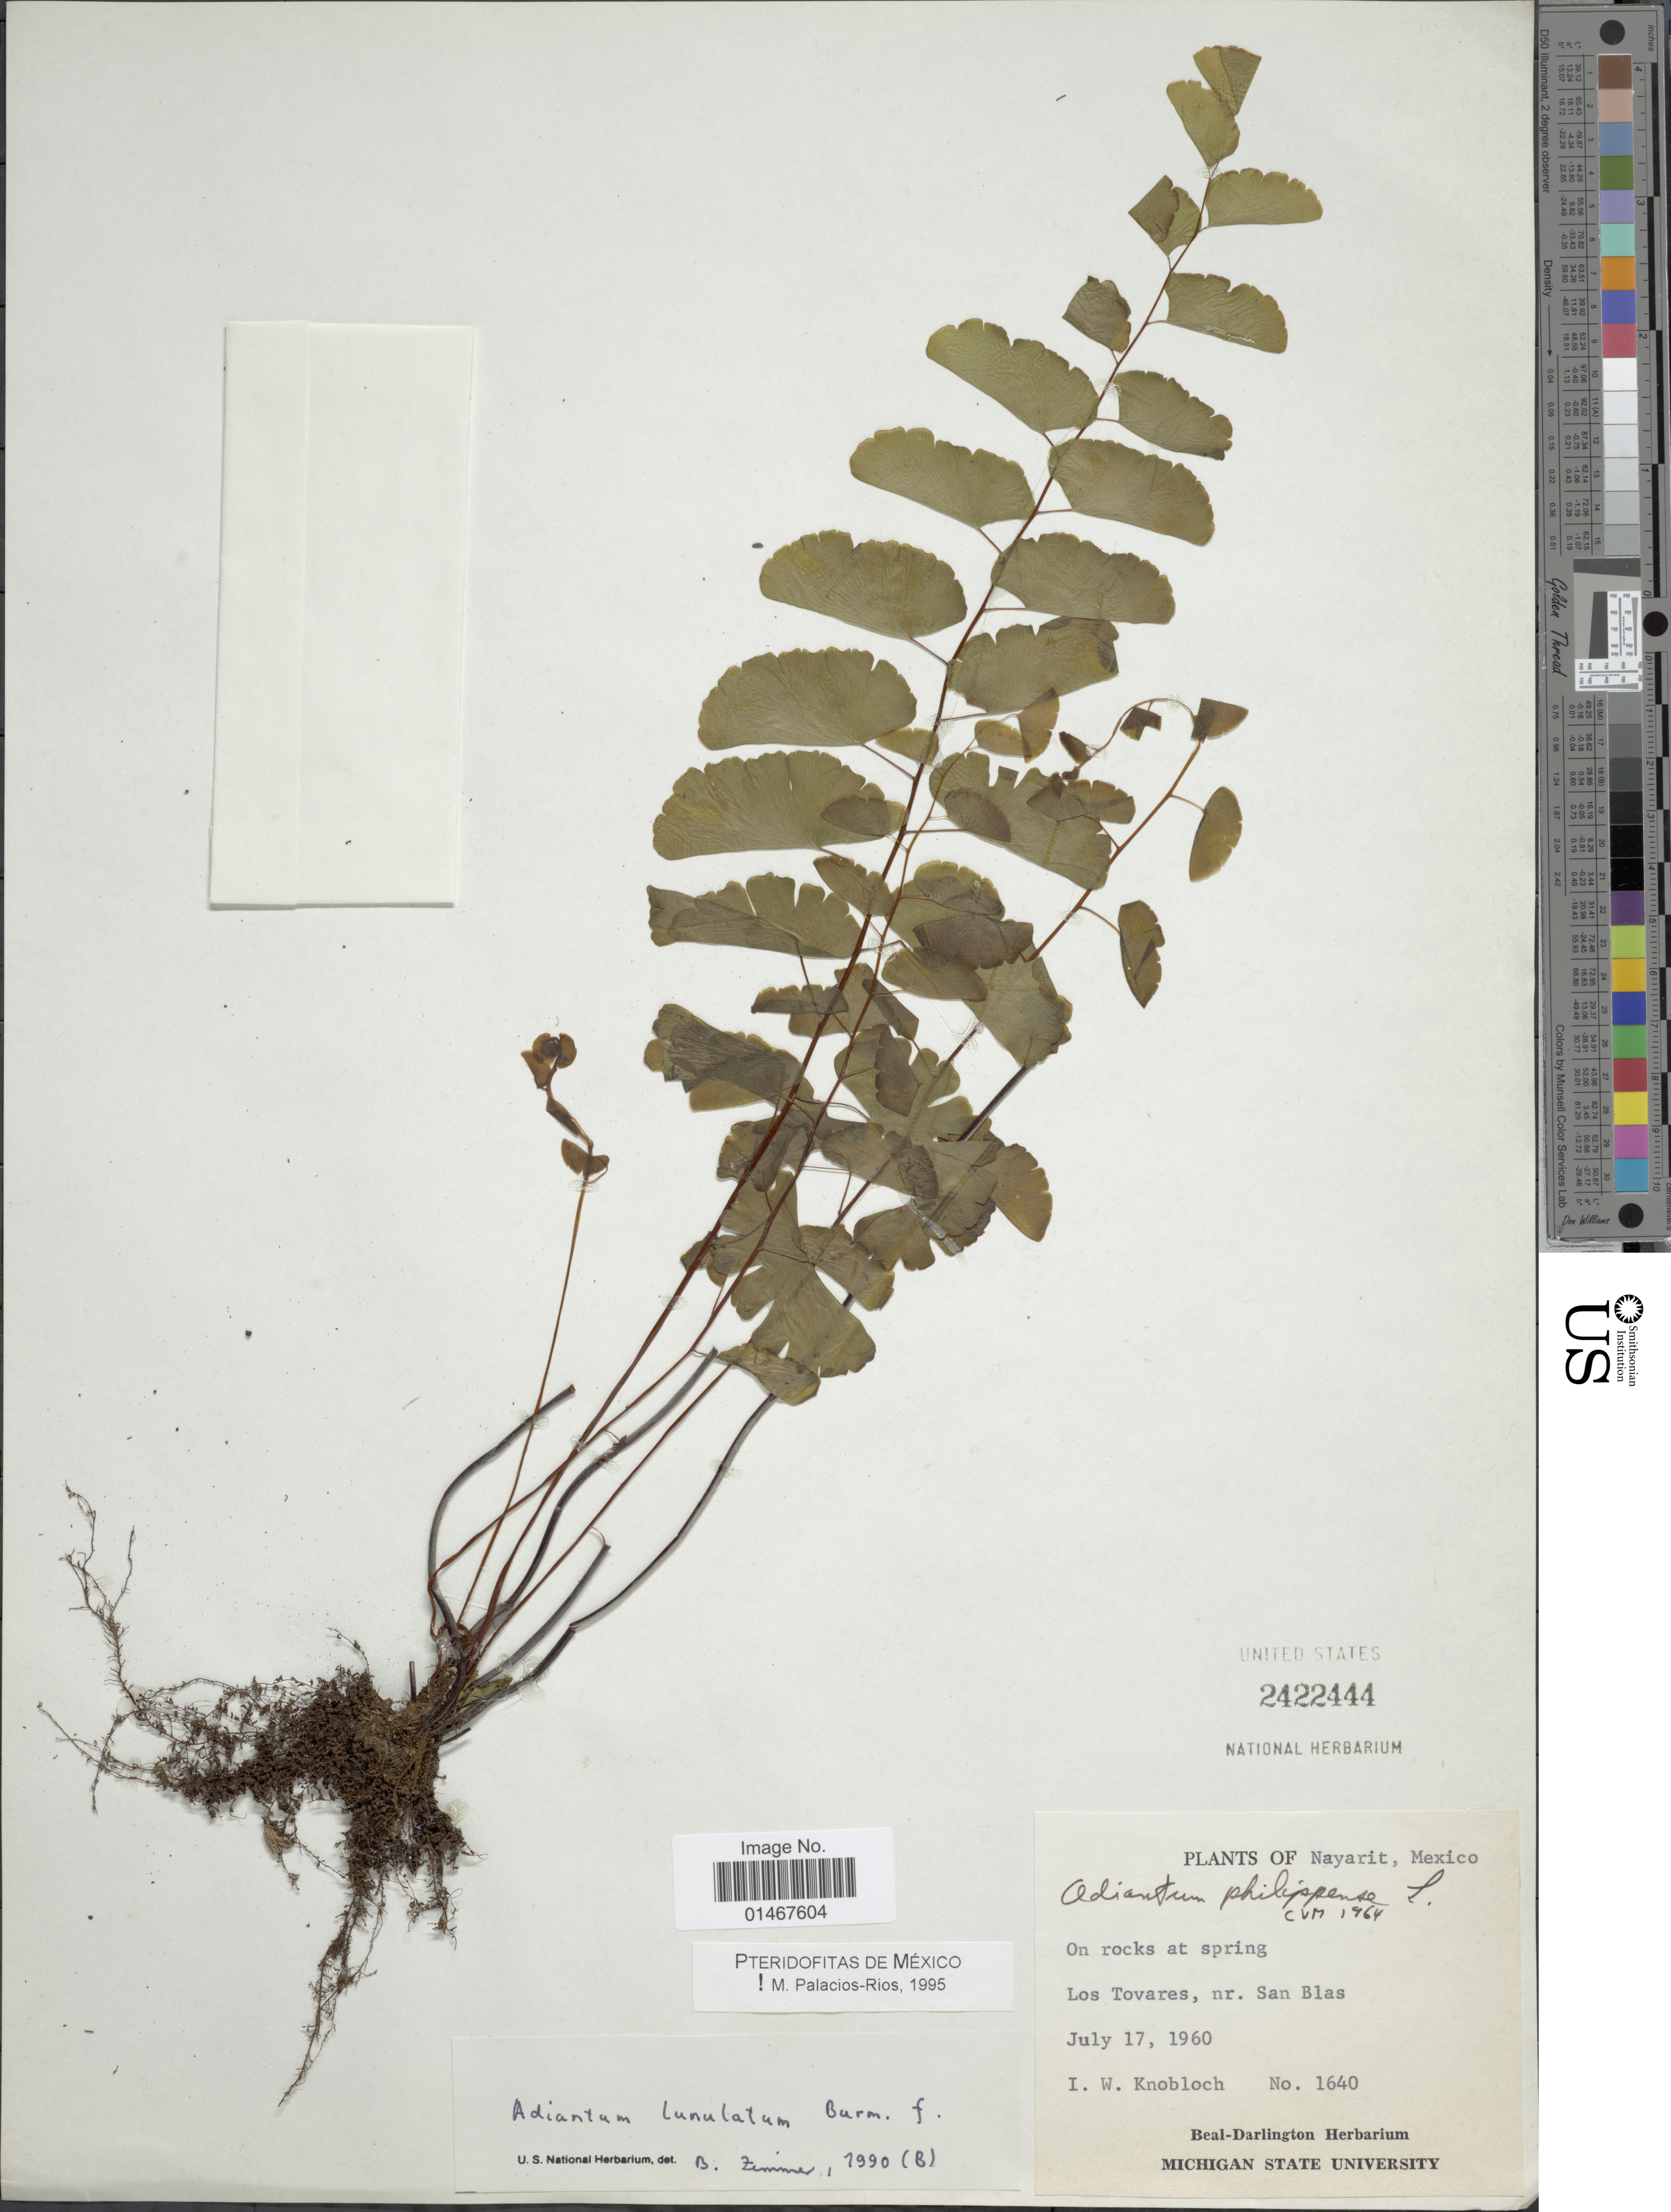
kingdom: Plantae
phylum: Tracheophyta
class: Polypodiopsida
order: Polypodiales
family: Pteridaceae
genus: Adiantum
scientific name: Adiantum philippense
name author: L.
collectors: I. W. Knobloch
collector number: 1640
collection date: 1960-07-17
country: Mexico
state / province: Nayarit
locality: On rocks at spring. Los Tovares, nr. San Blas.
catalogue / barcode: US 2422444